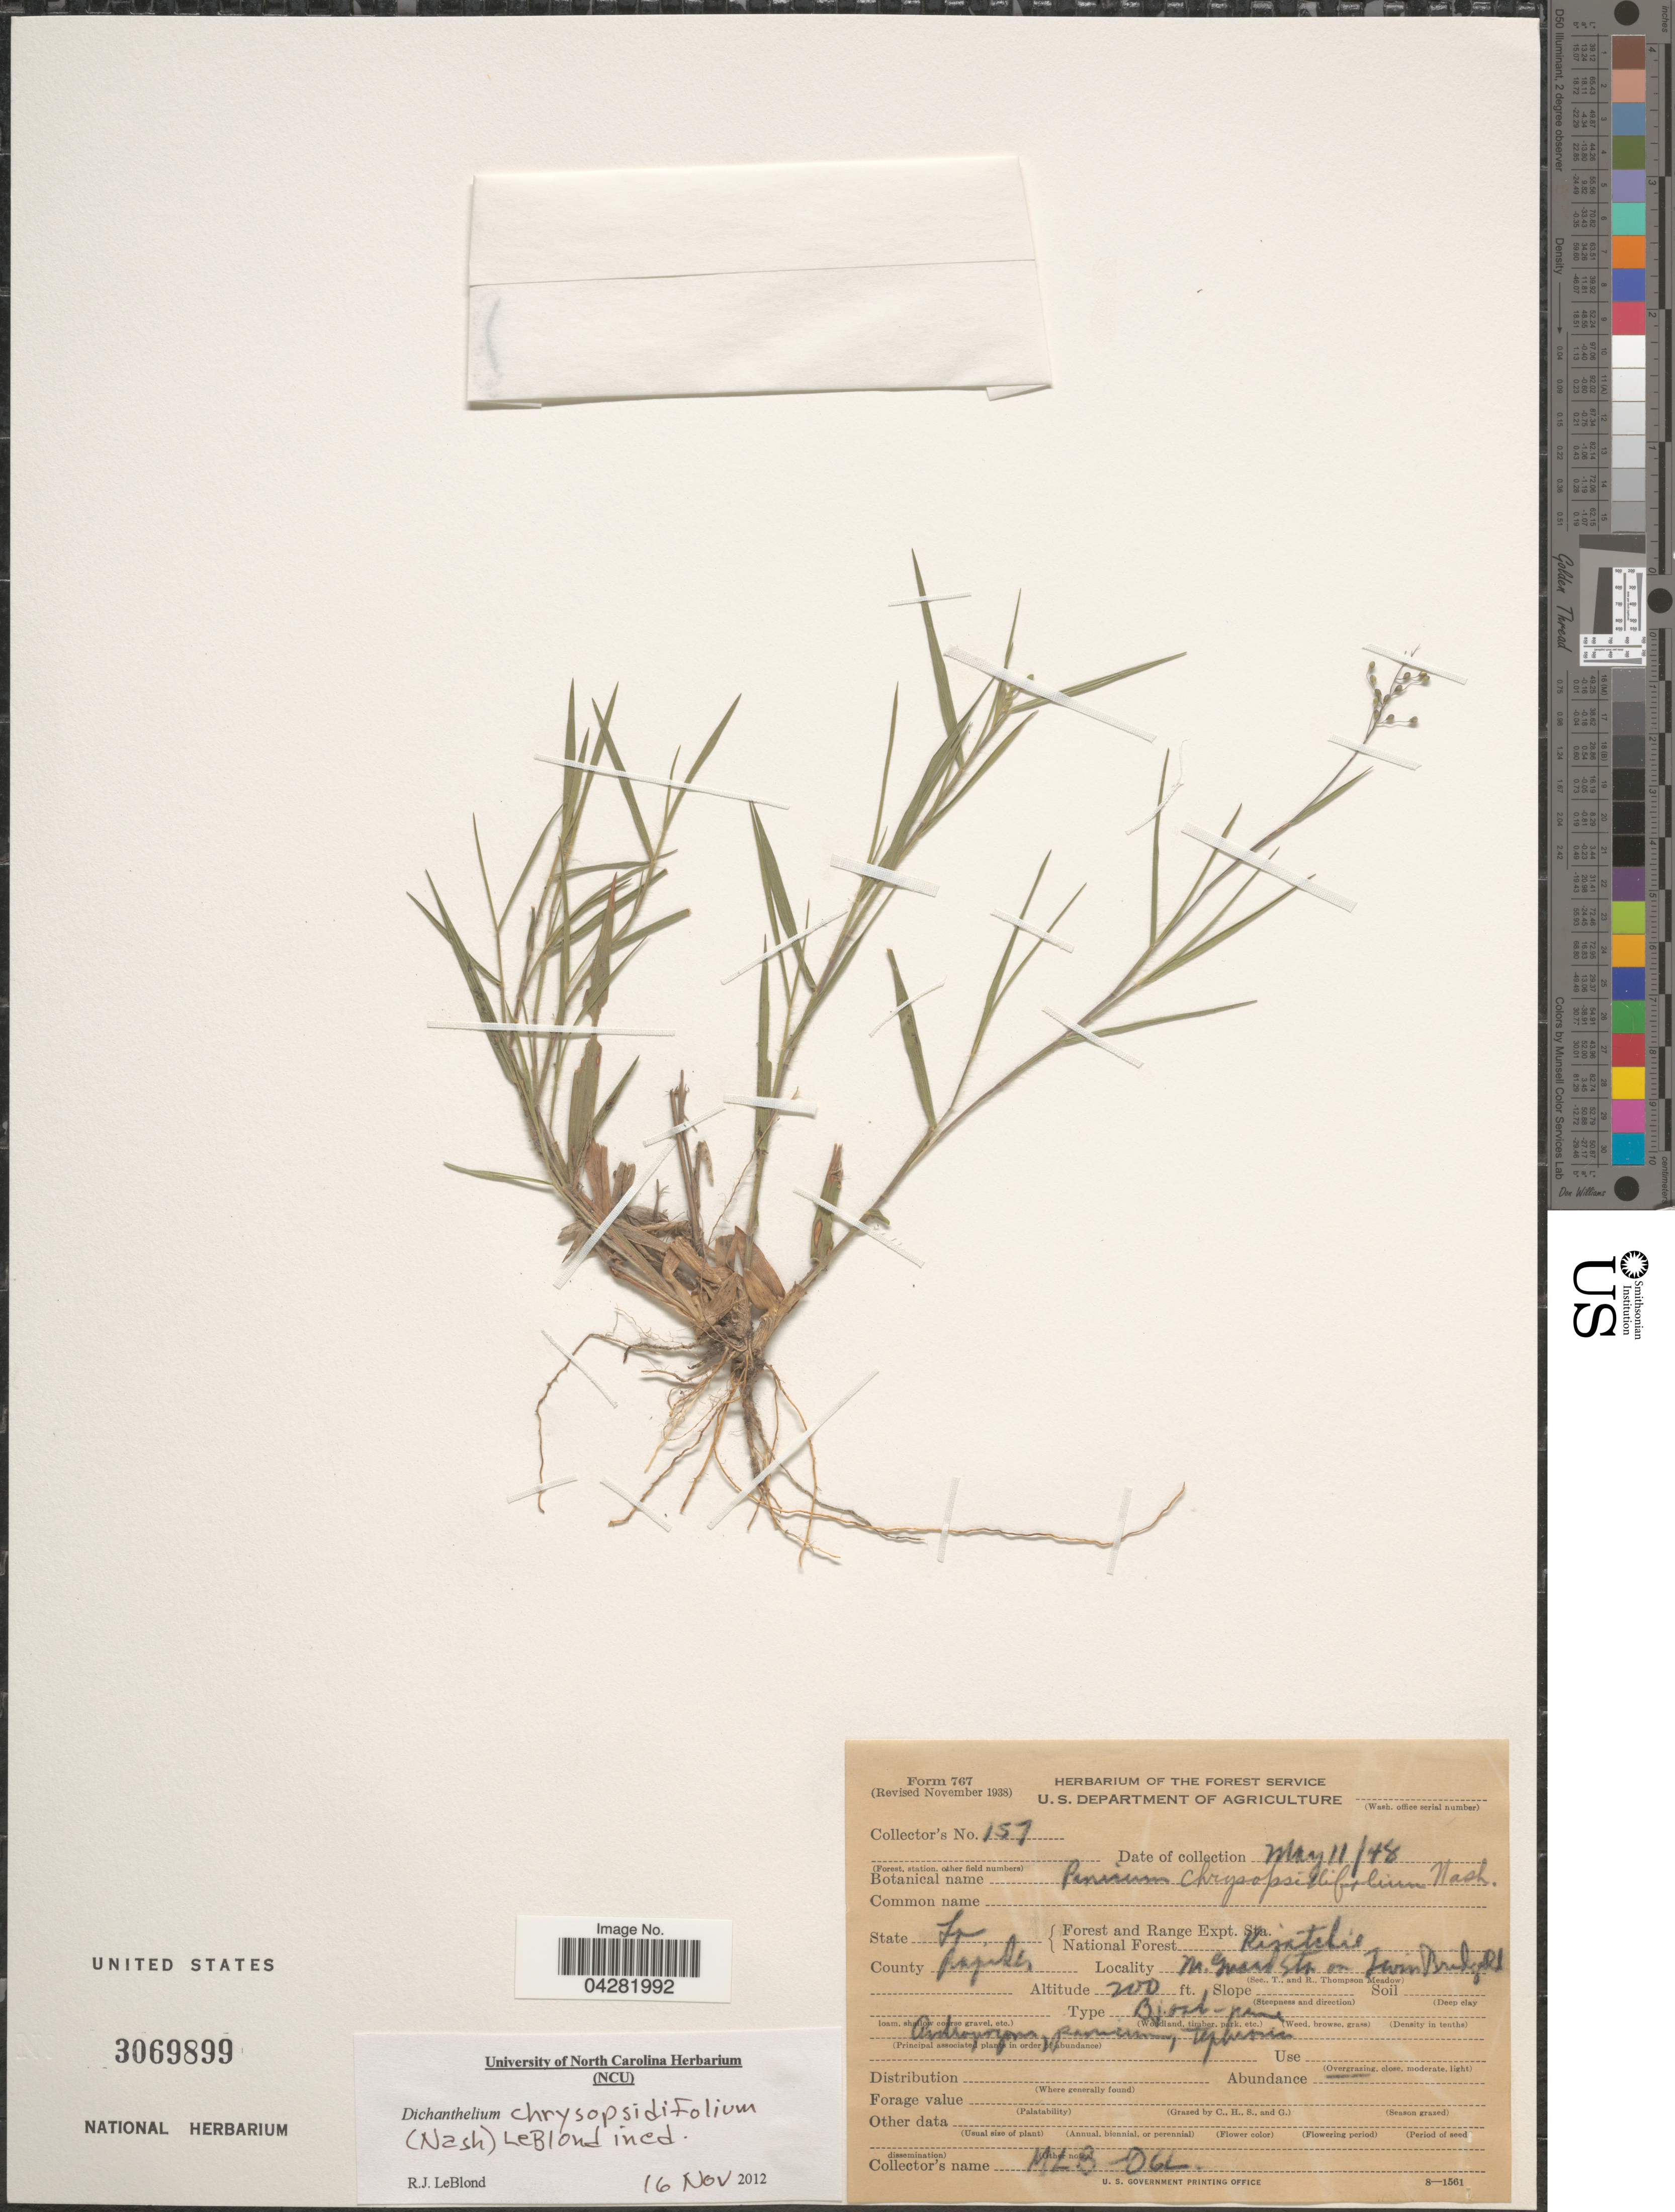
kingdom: Plantae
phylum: Tracheophyta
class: Liliopsida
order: Poales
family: Poaceae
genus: Dichanthelium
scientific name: Dichanthelium filiramum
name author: (Ashe) LeBlond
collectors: M. L. B. & D. G. L.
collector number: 157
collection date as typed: Transcribed d/m/y: 11/5/48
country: United States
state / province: Louisiana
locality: Forest and Range Expt. Sta. National Forest Kisatchie. County Rapides. M. Guard Sta. on Twin Bridge Rd.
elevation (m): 61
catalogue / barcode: US 3069899